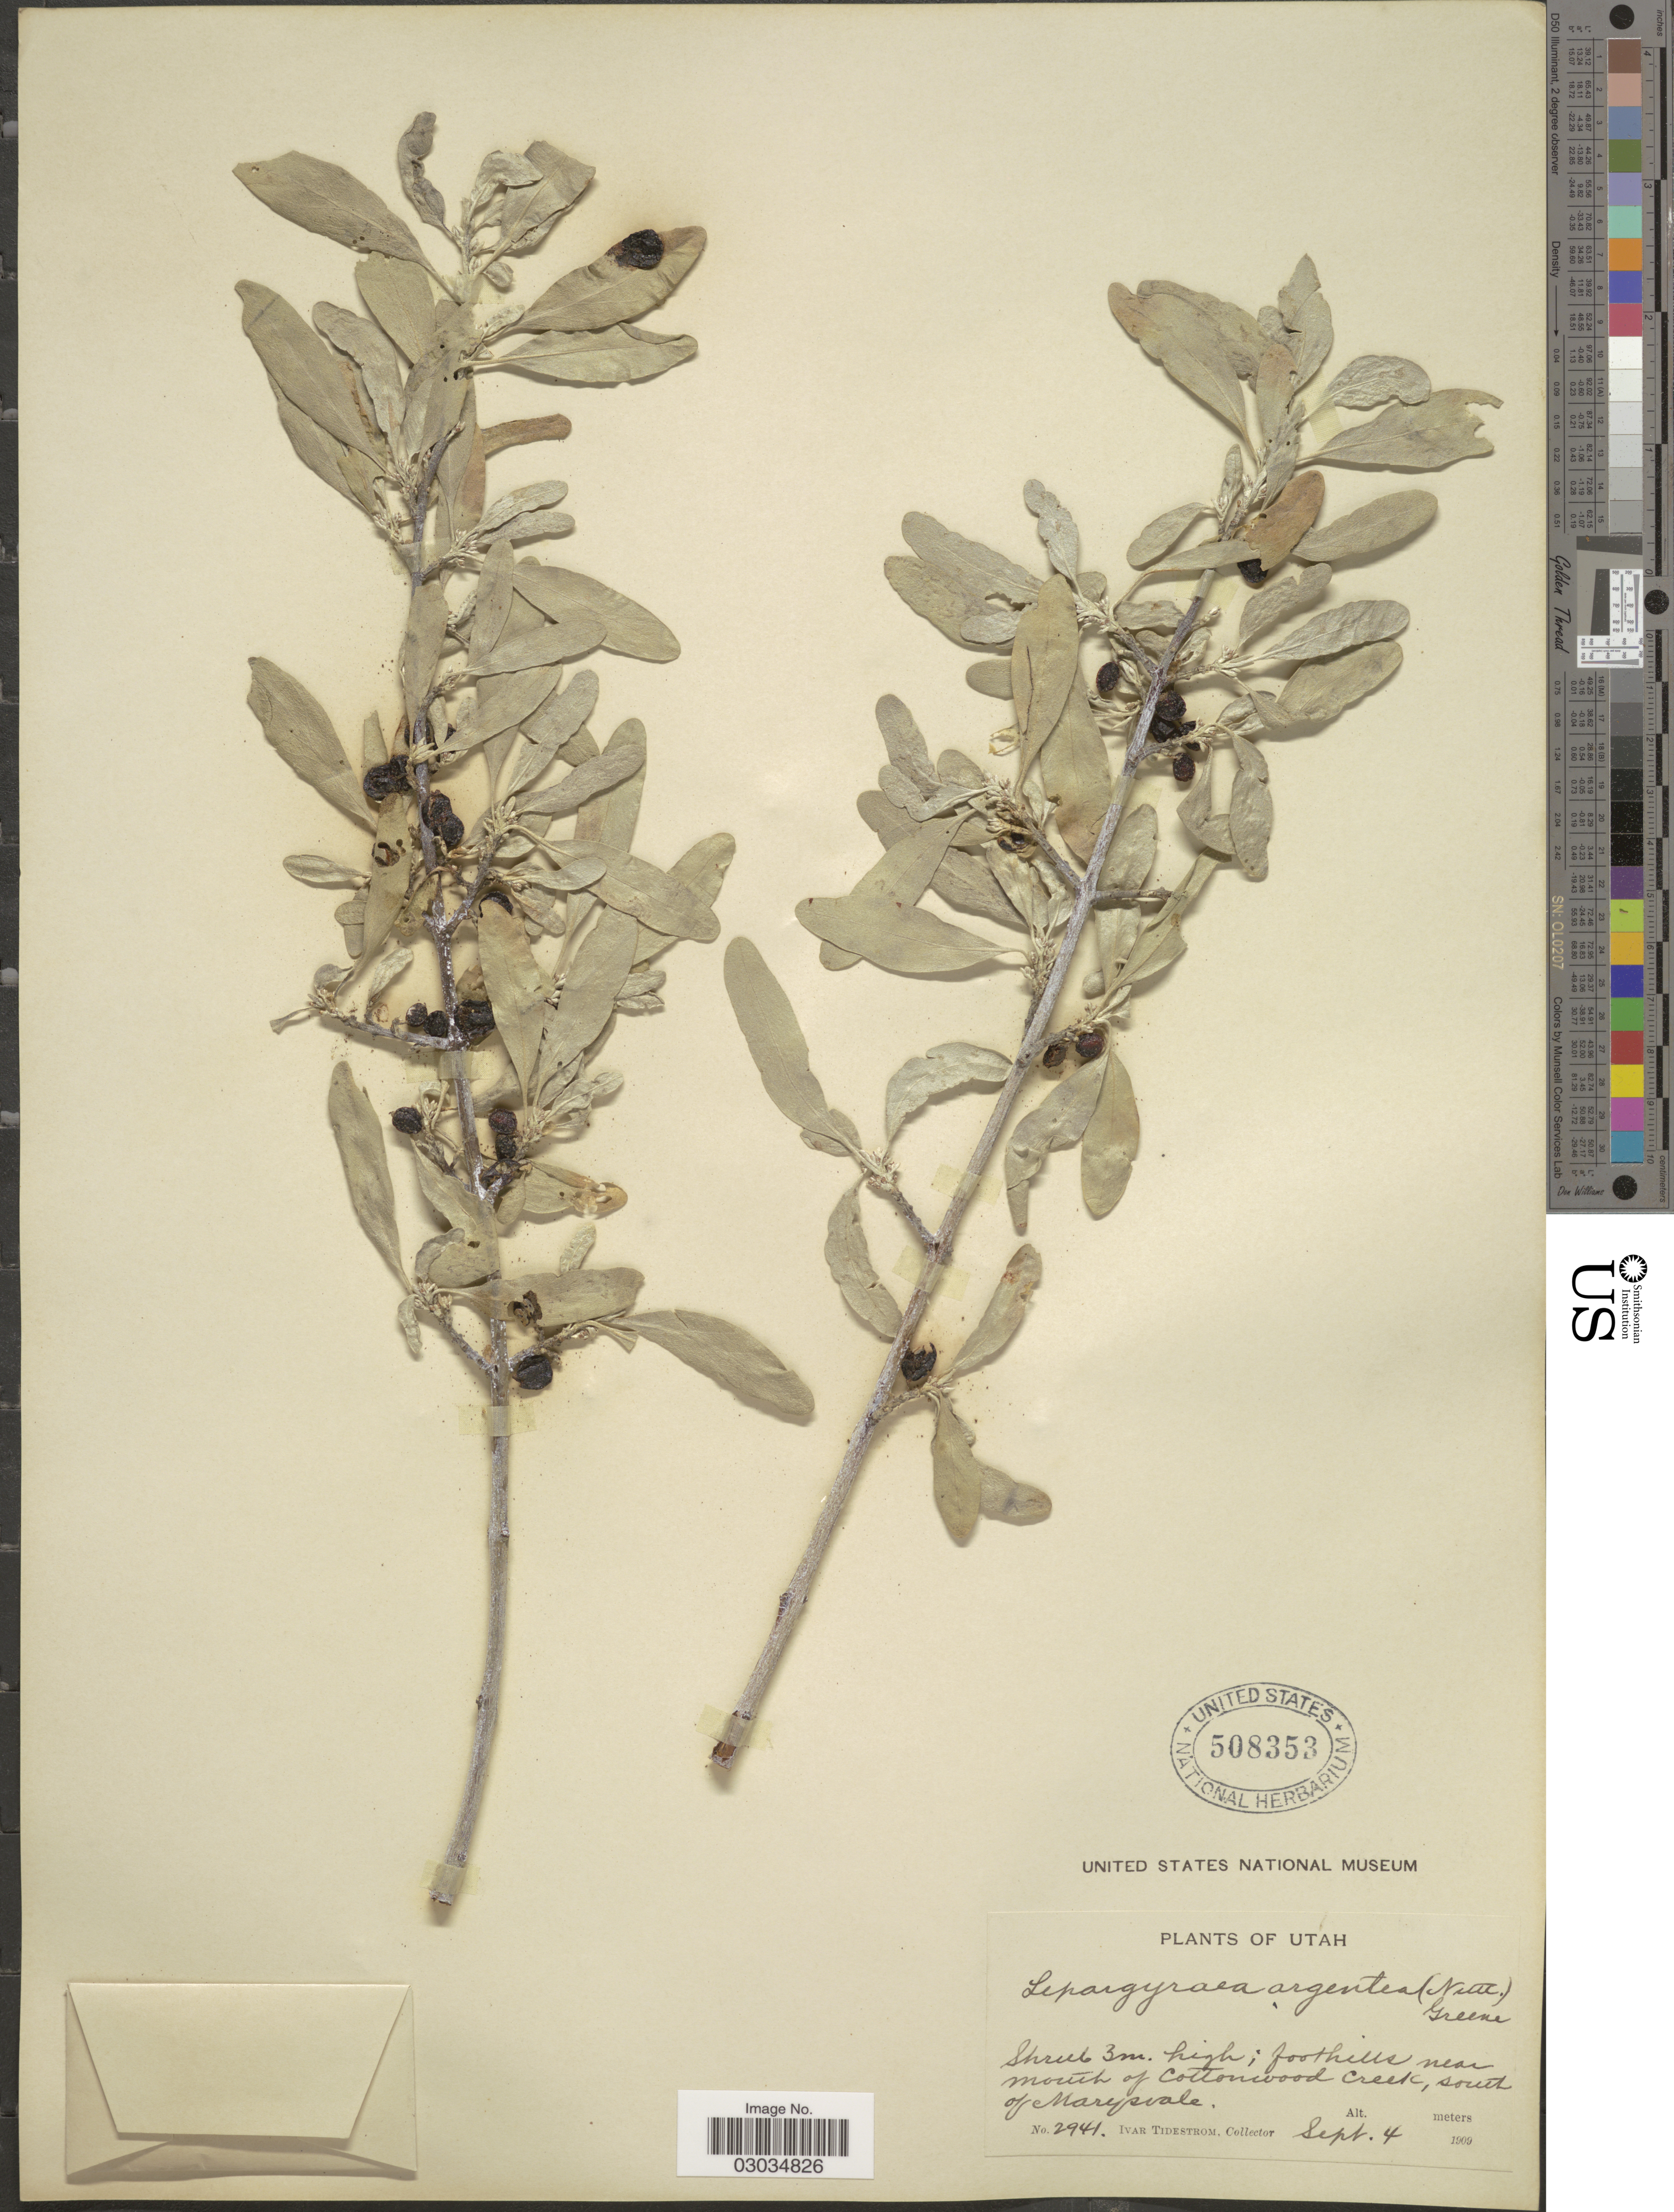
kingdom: Plantae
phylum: Tracheophyta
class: Magnoliopsida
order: Rosales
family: Elaeagnaceae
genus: Shepherdia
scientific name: Shepherdia argentea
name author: (Pursh) Nutt.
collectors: I. F. Tidestrom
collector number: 2941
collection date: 1909-09-04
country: United States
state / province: Utah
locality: Foothills near mouth of Cottonwood Creek, south of Marysvale.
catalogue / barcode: US 508353